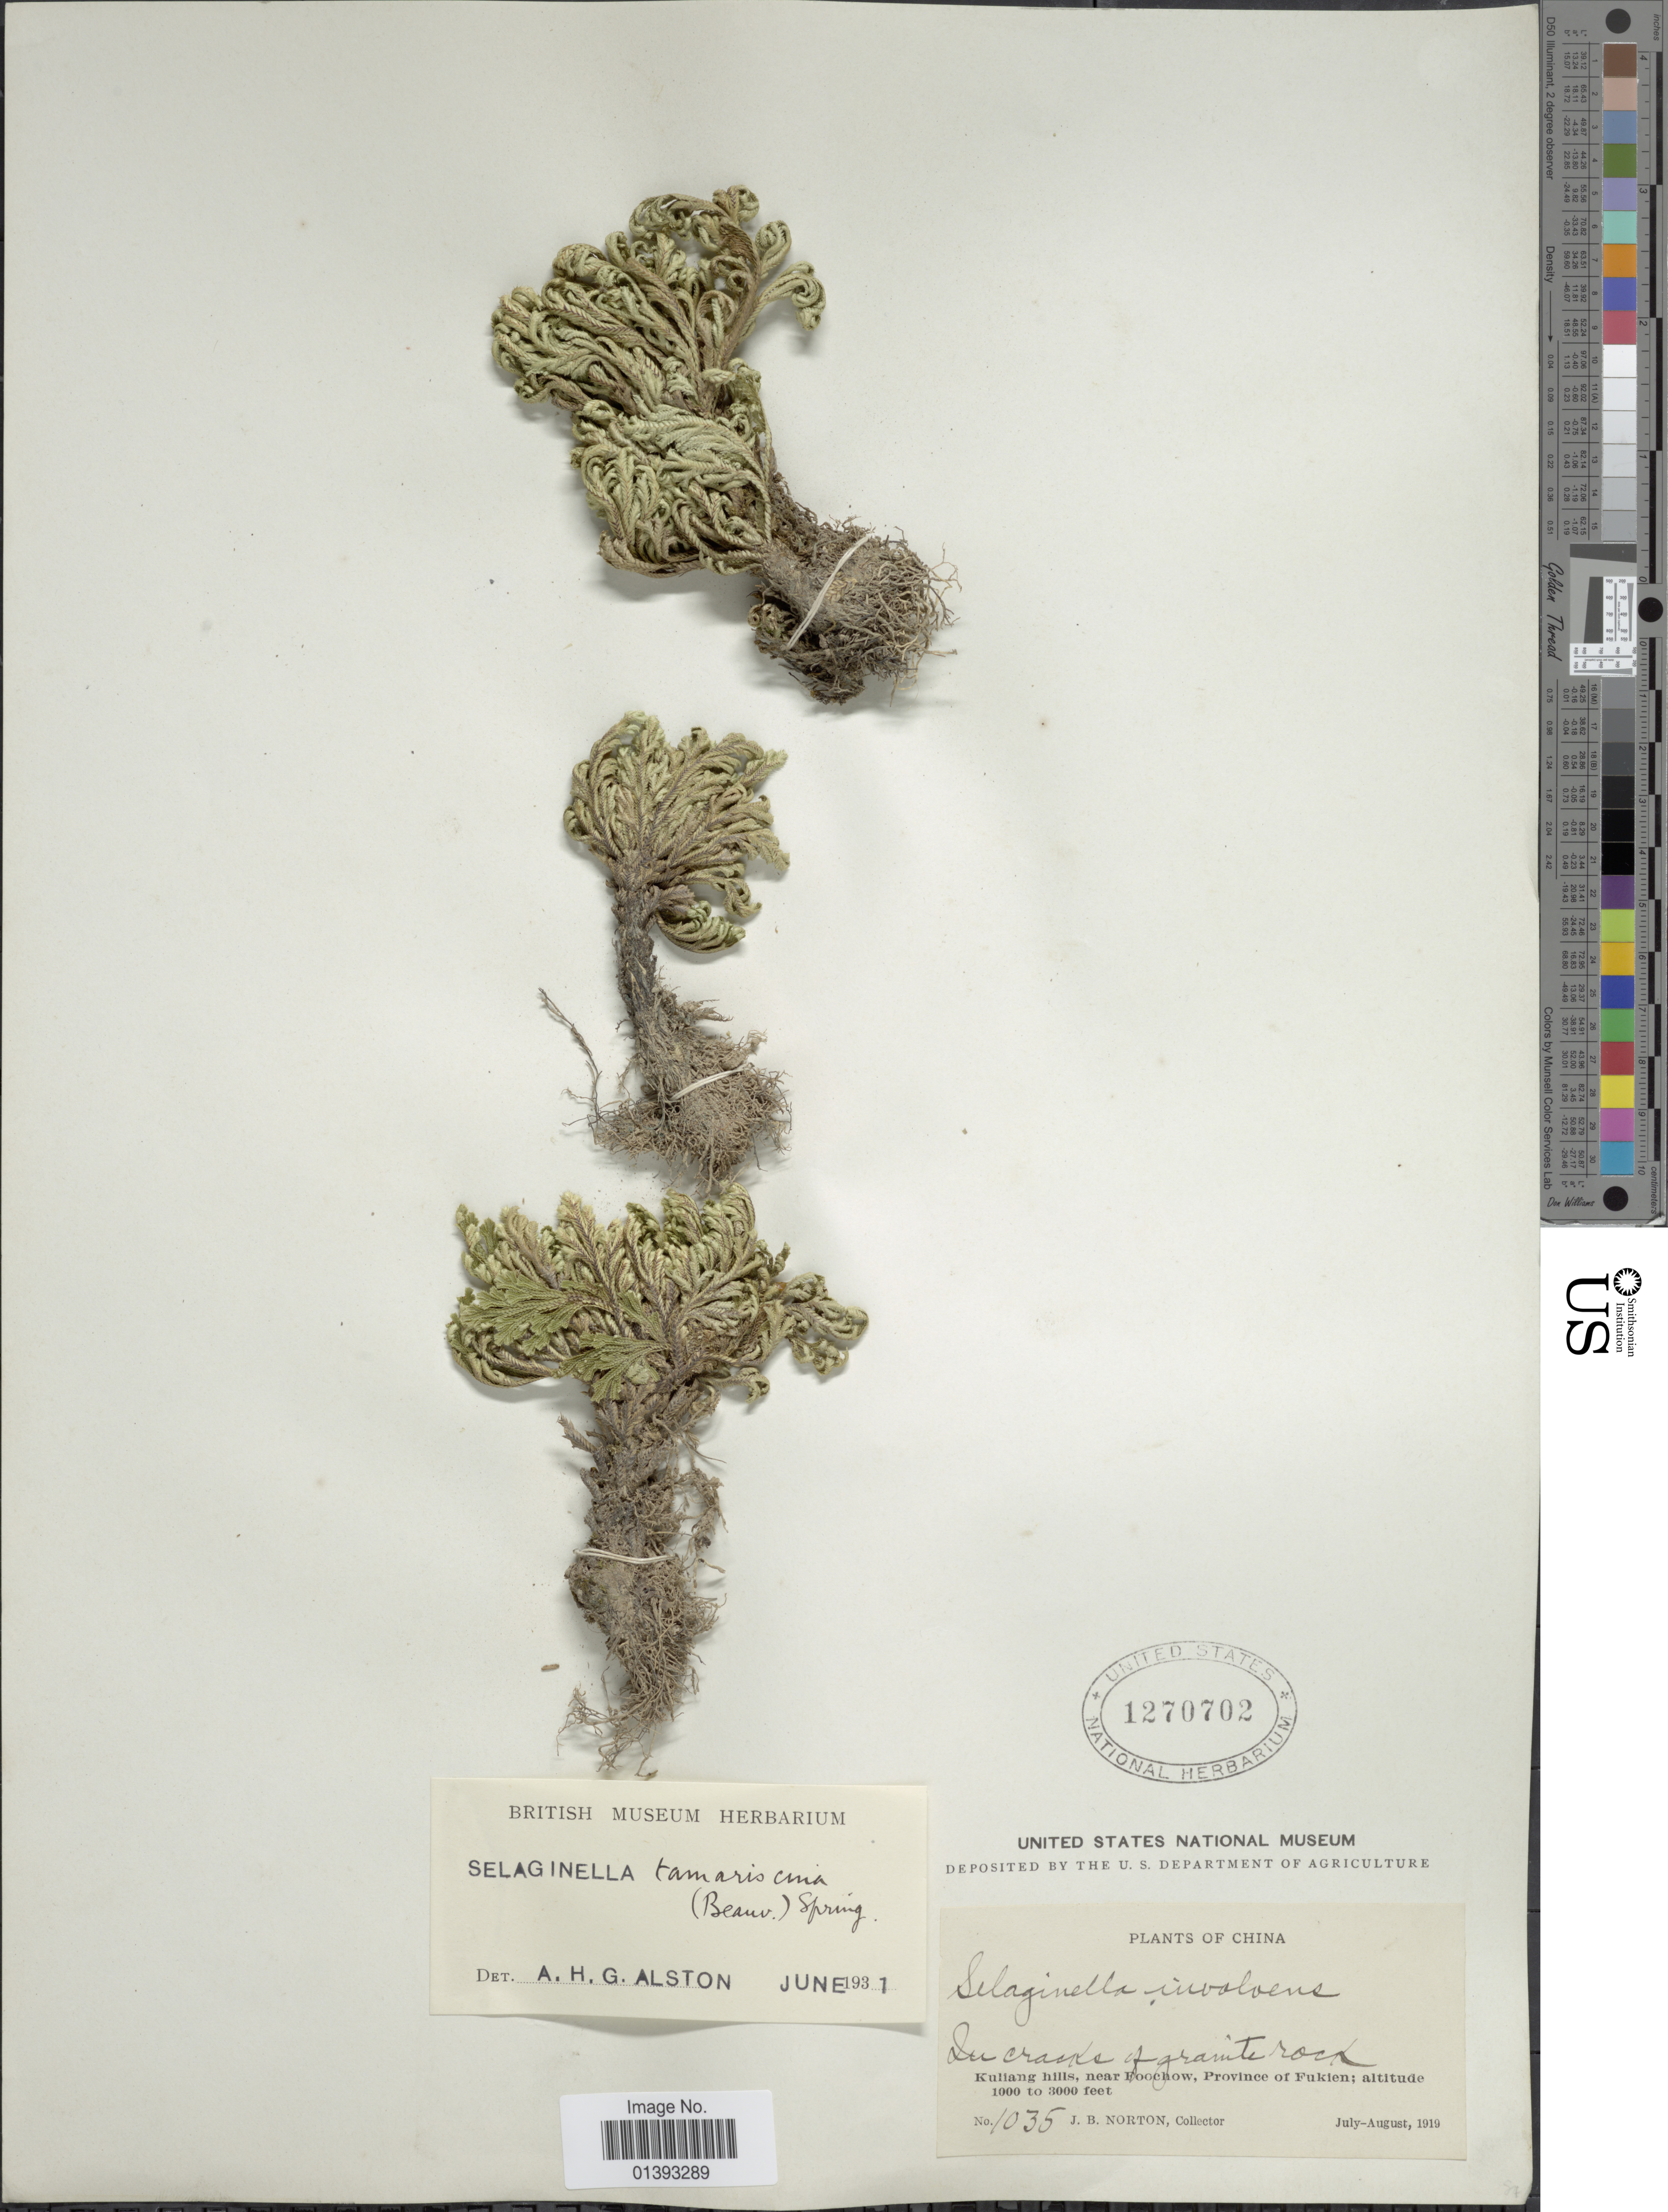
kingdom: Plantae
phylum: Tracheophyta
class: Lycopodiopsida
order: Selaginellales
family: Selaginellaceae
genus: Selaginella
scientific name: Selaginella tamariscina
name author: (P. Beauv.) Spring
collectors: J. B. Norton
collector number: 1035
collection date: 1919-07/1919-08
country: China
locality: Kuliang hills, near Foochow, Province of Fukien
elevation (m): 305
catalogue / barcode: US 1270702